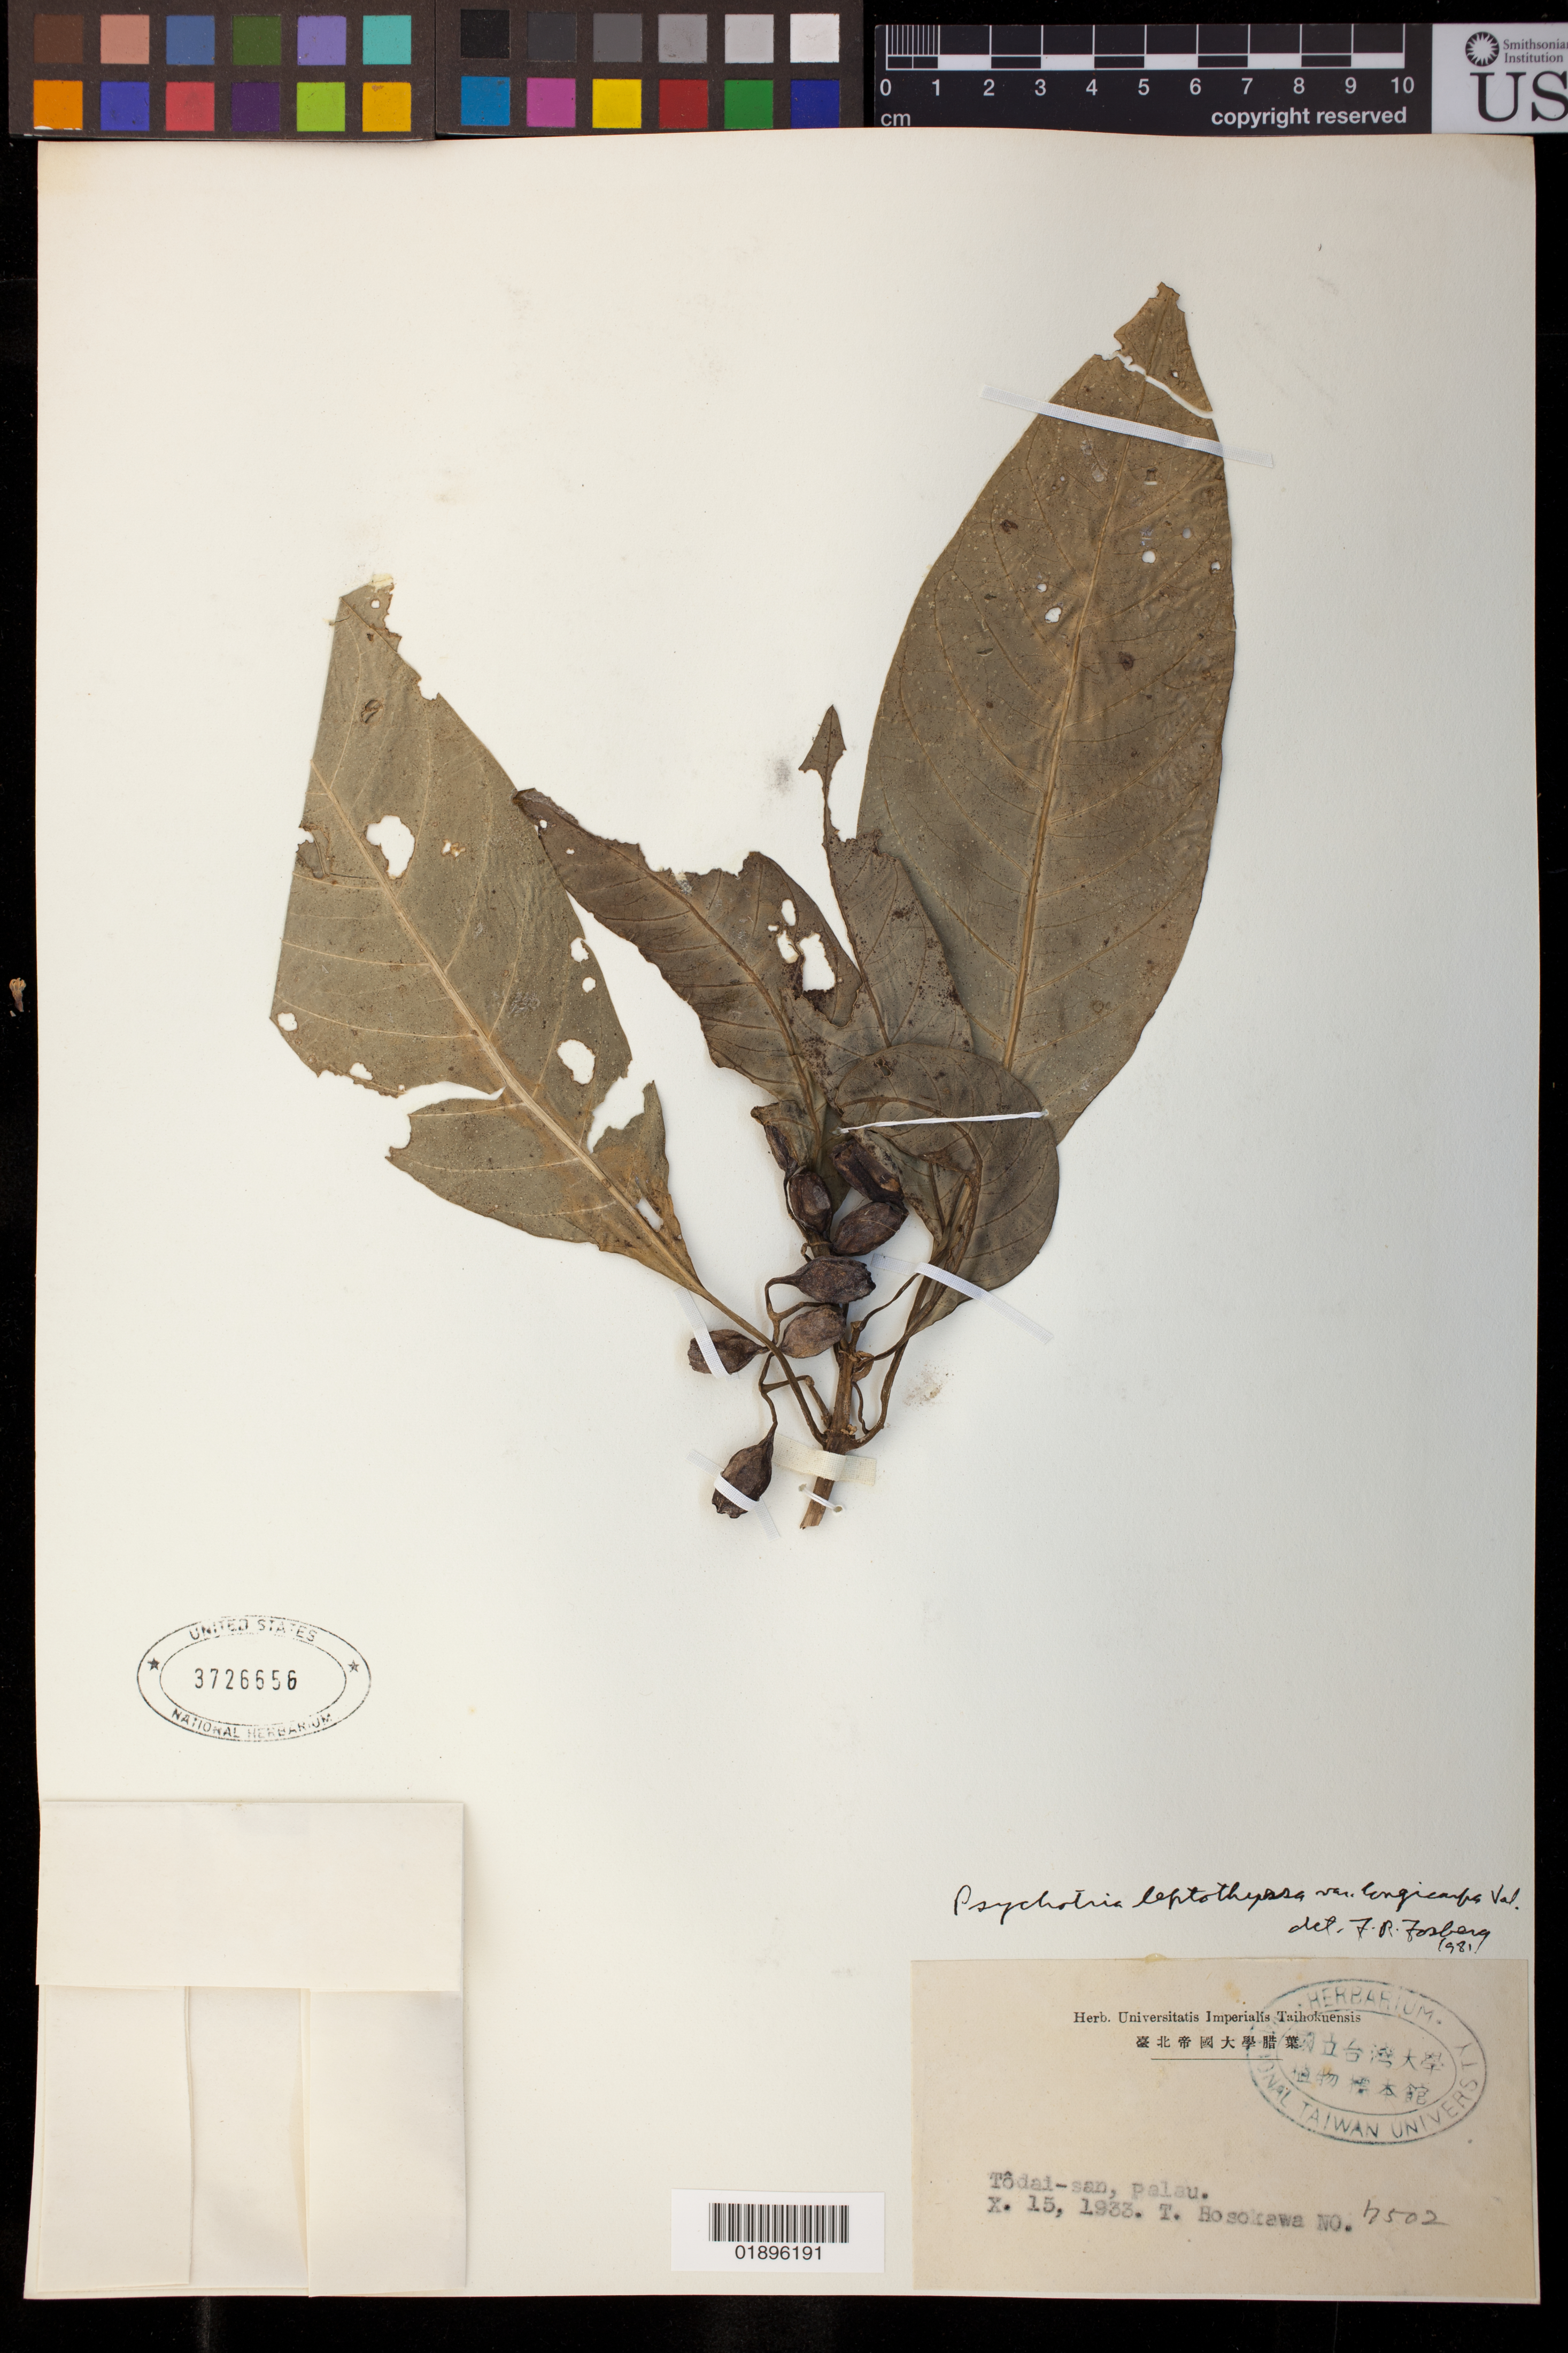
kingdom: Plantae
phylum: Tracheophyta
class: Magnoliopsida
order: Gentianales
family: Rubiaceae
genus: Psychotria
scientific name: Psychotria leptothyrsa var. longicarpa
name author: Valeton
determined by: Fosberg, F. R.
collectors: T. Hosokawa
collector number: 7502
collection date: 1933-10-15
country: Palau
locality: Todai-san.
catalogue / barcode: US 3726656